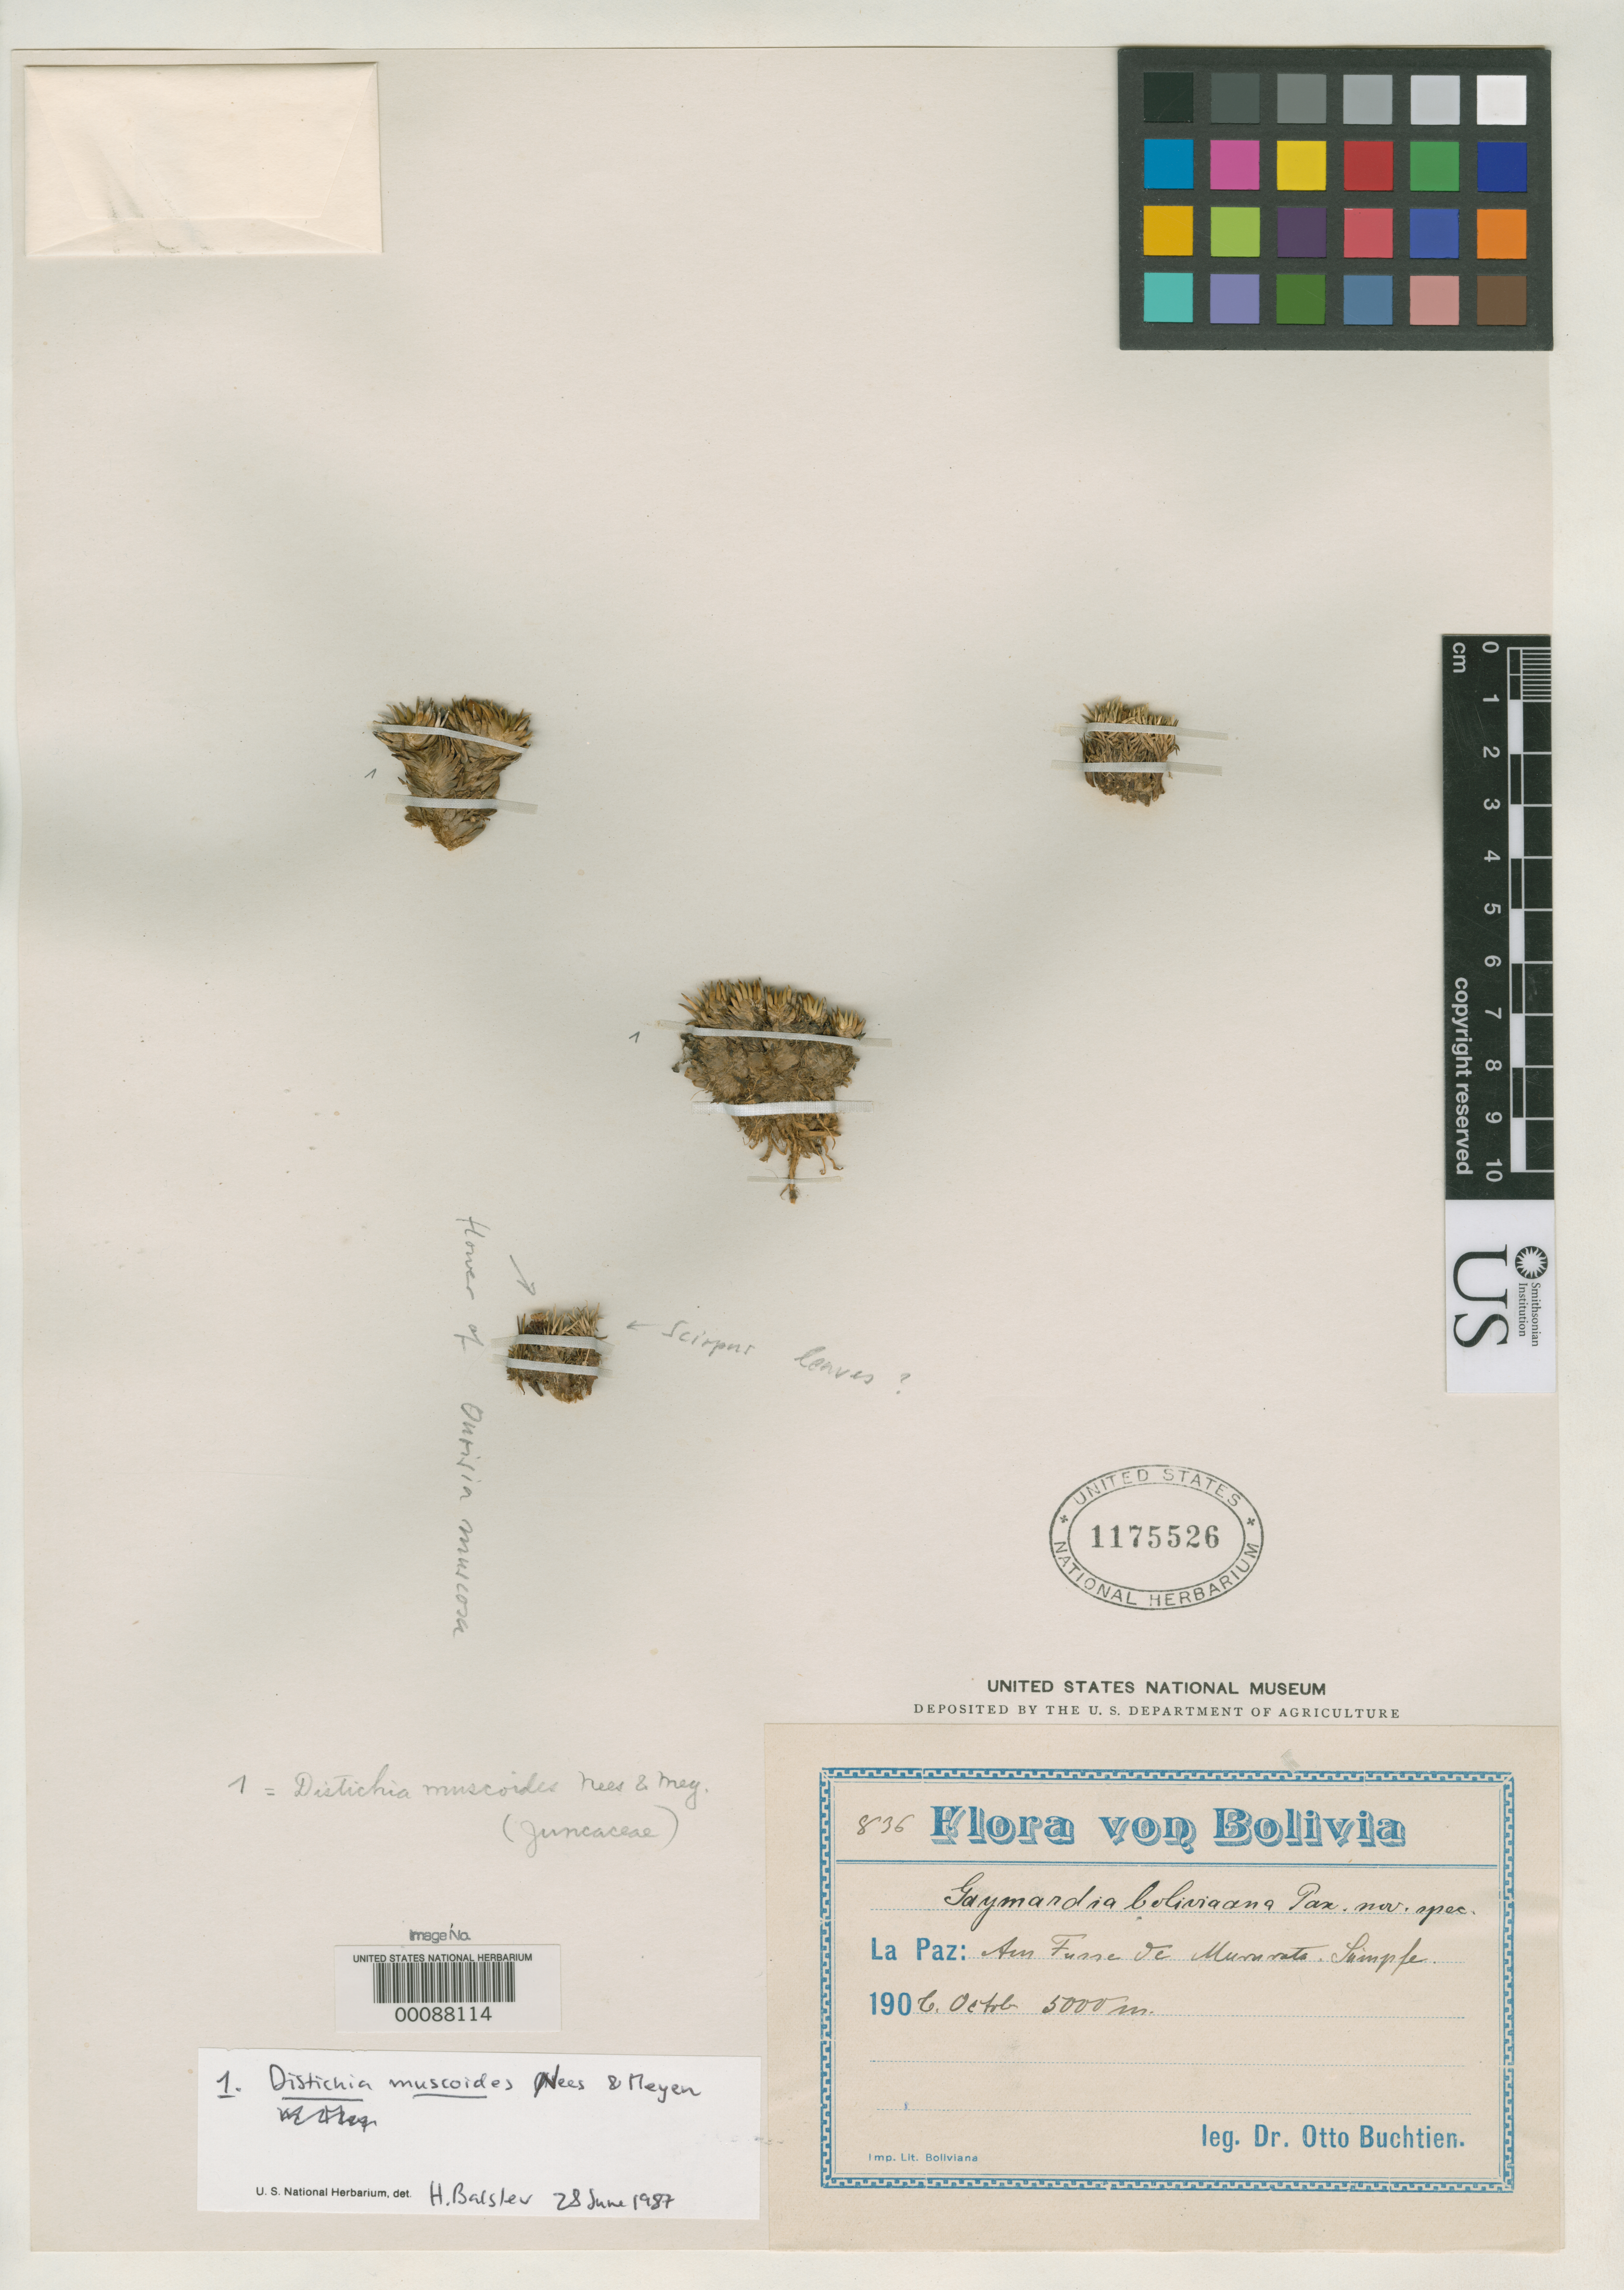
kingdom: Plantae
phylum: Tracheophyta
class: Liliopsida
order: Poales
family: Restionaceae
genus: Gaimardia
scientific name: Gaimardia boliviana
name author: Pax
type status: Isotype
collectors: O. Buchtien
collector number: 836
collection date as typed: Oct 1906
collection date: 1906-10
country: Bolivia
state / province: La Paz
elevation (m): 5000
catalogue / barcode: US 1175526